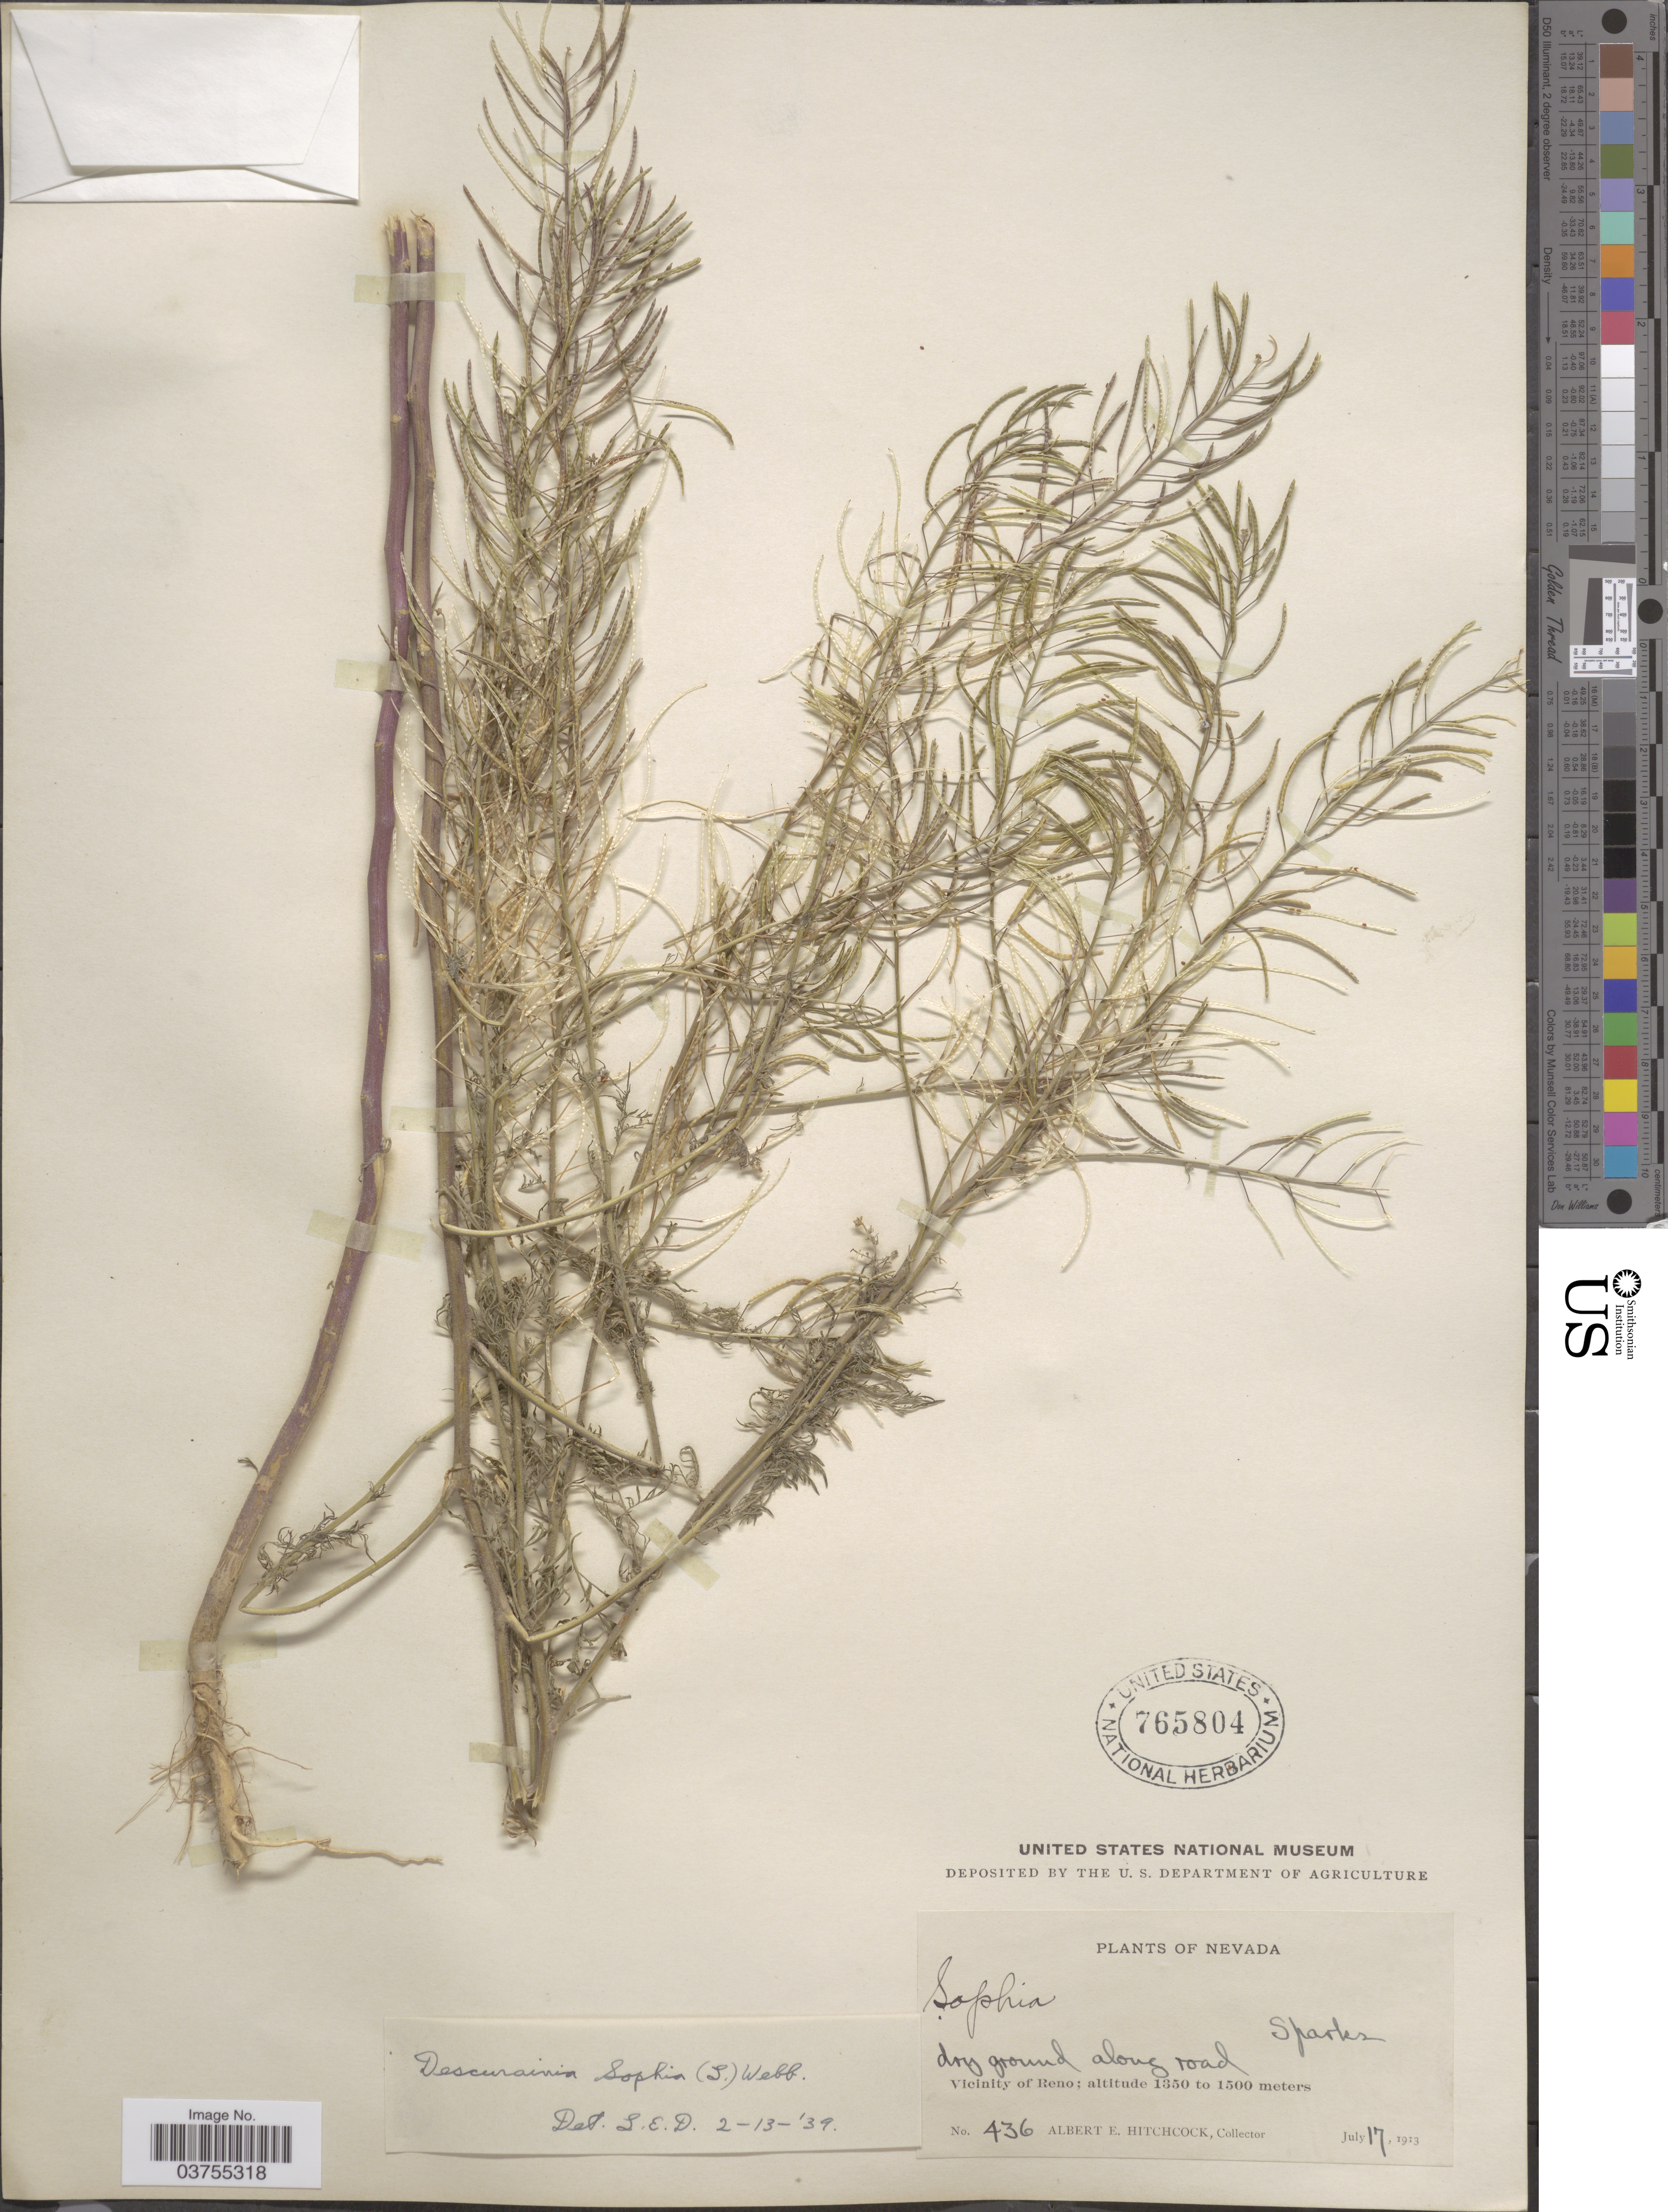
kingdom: Plantae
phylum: Tracheophyta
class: Magnoliopsida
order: Brassicales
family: Brassicaceae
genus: Descurainia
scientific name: Descurainia sophia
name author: (L.) Webb ex Prantl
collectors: A. Hitchcock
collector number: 436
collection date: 1913-07-17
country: United States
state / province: Nevada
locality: Sparks. Dry ground along road. Vicinity of Reno.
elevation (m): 1350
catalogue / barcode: US 765804